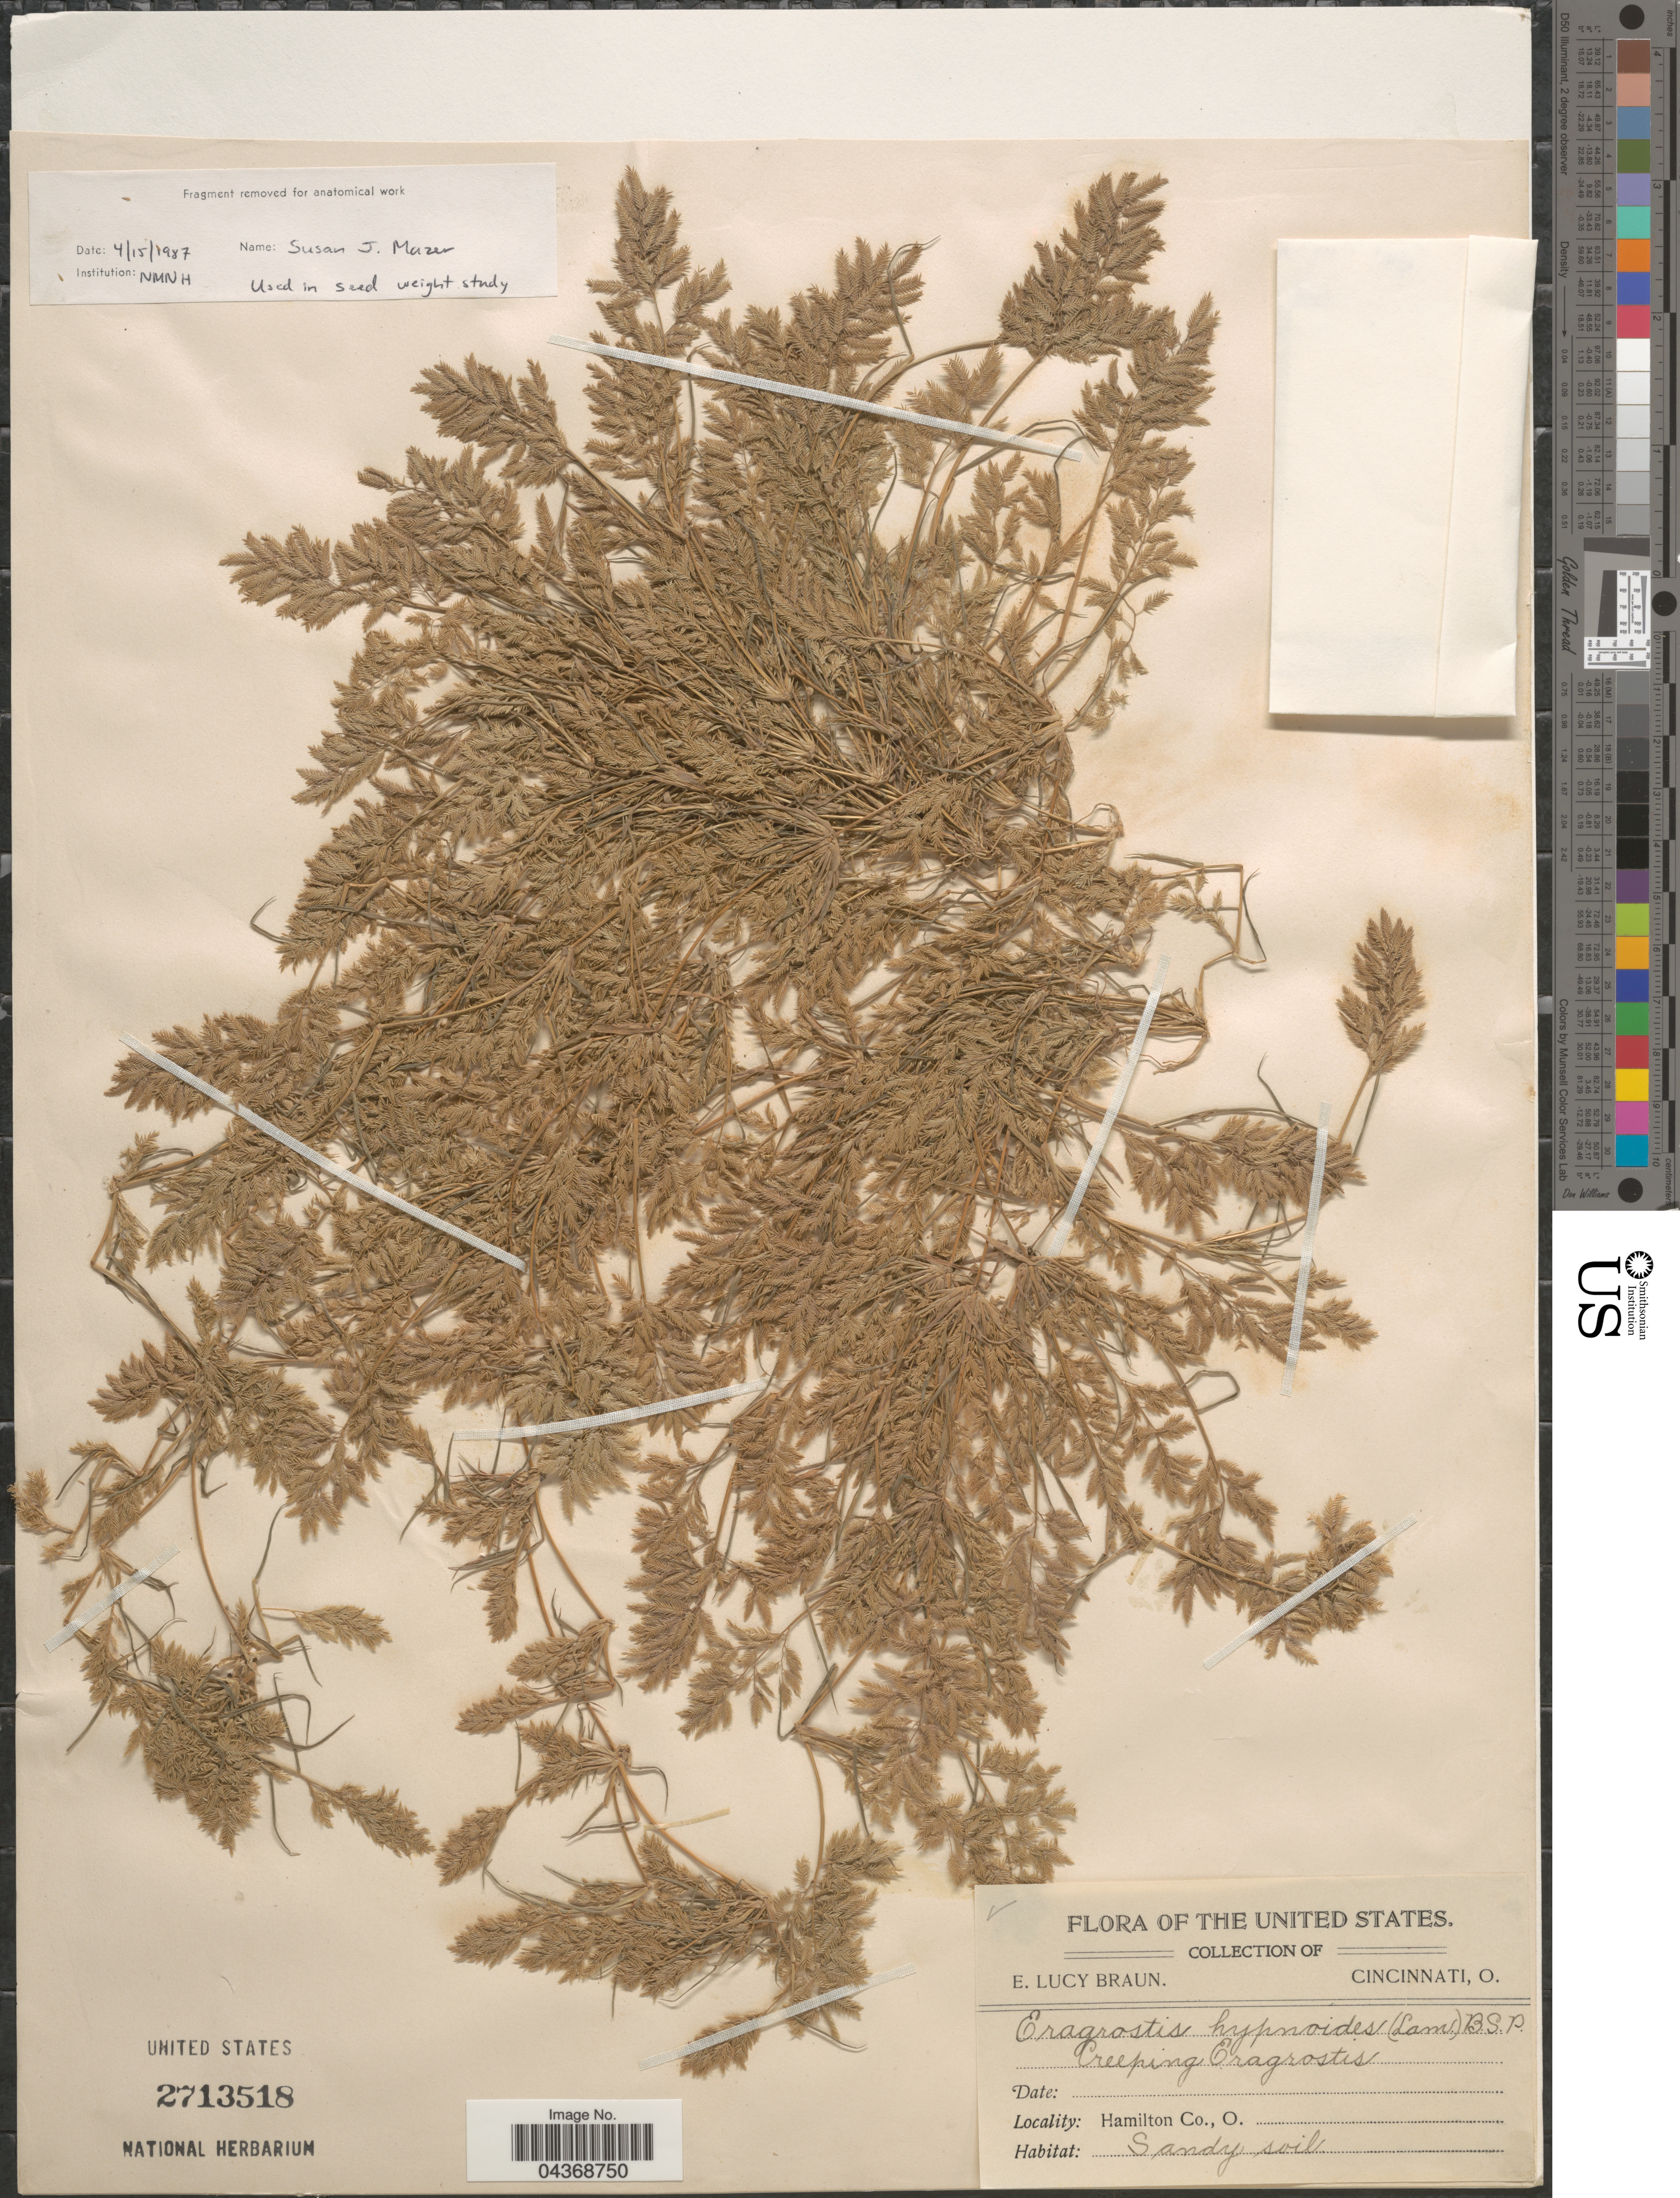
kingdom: Plantae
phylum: Tracheophyta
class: Liliopsida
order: Poales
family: Poaceae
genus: Eragrostis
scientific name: Eragrostis hypnoides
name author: (Lam.) Britton, Stearns & Poggenb.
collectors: E. L. Braun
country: United States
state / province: Ohio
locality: Hamilton Co.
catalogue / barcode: US 2713518